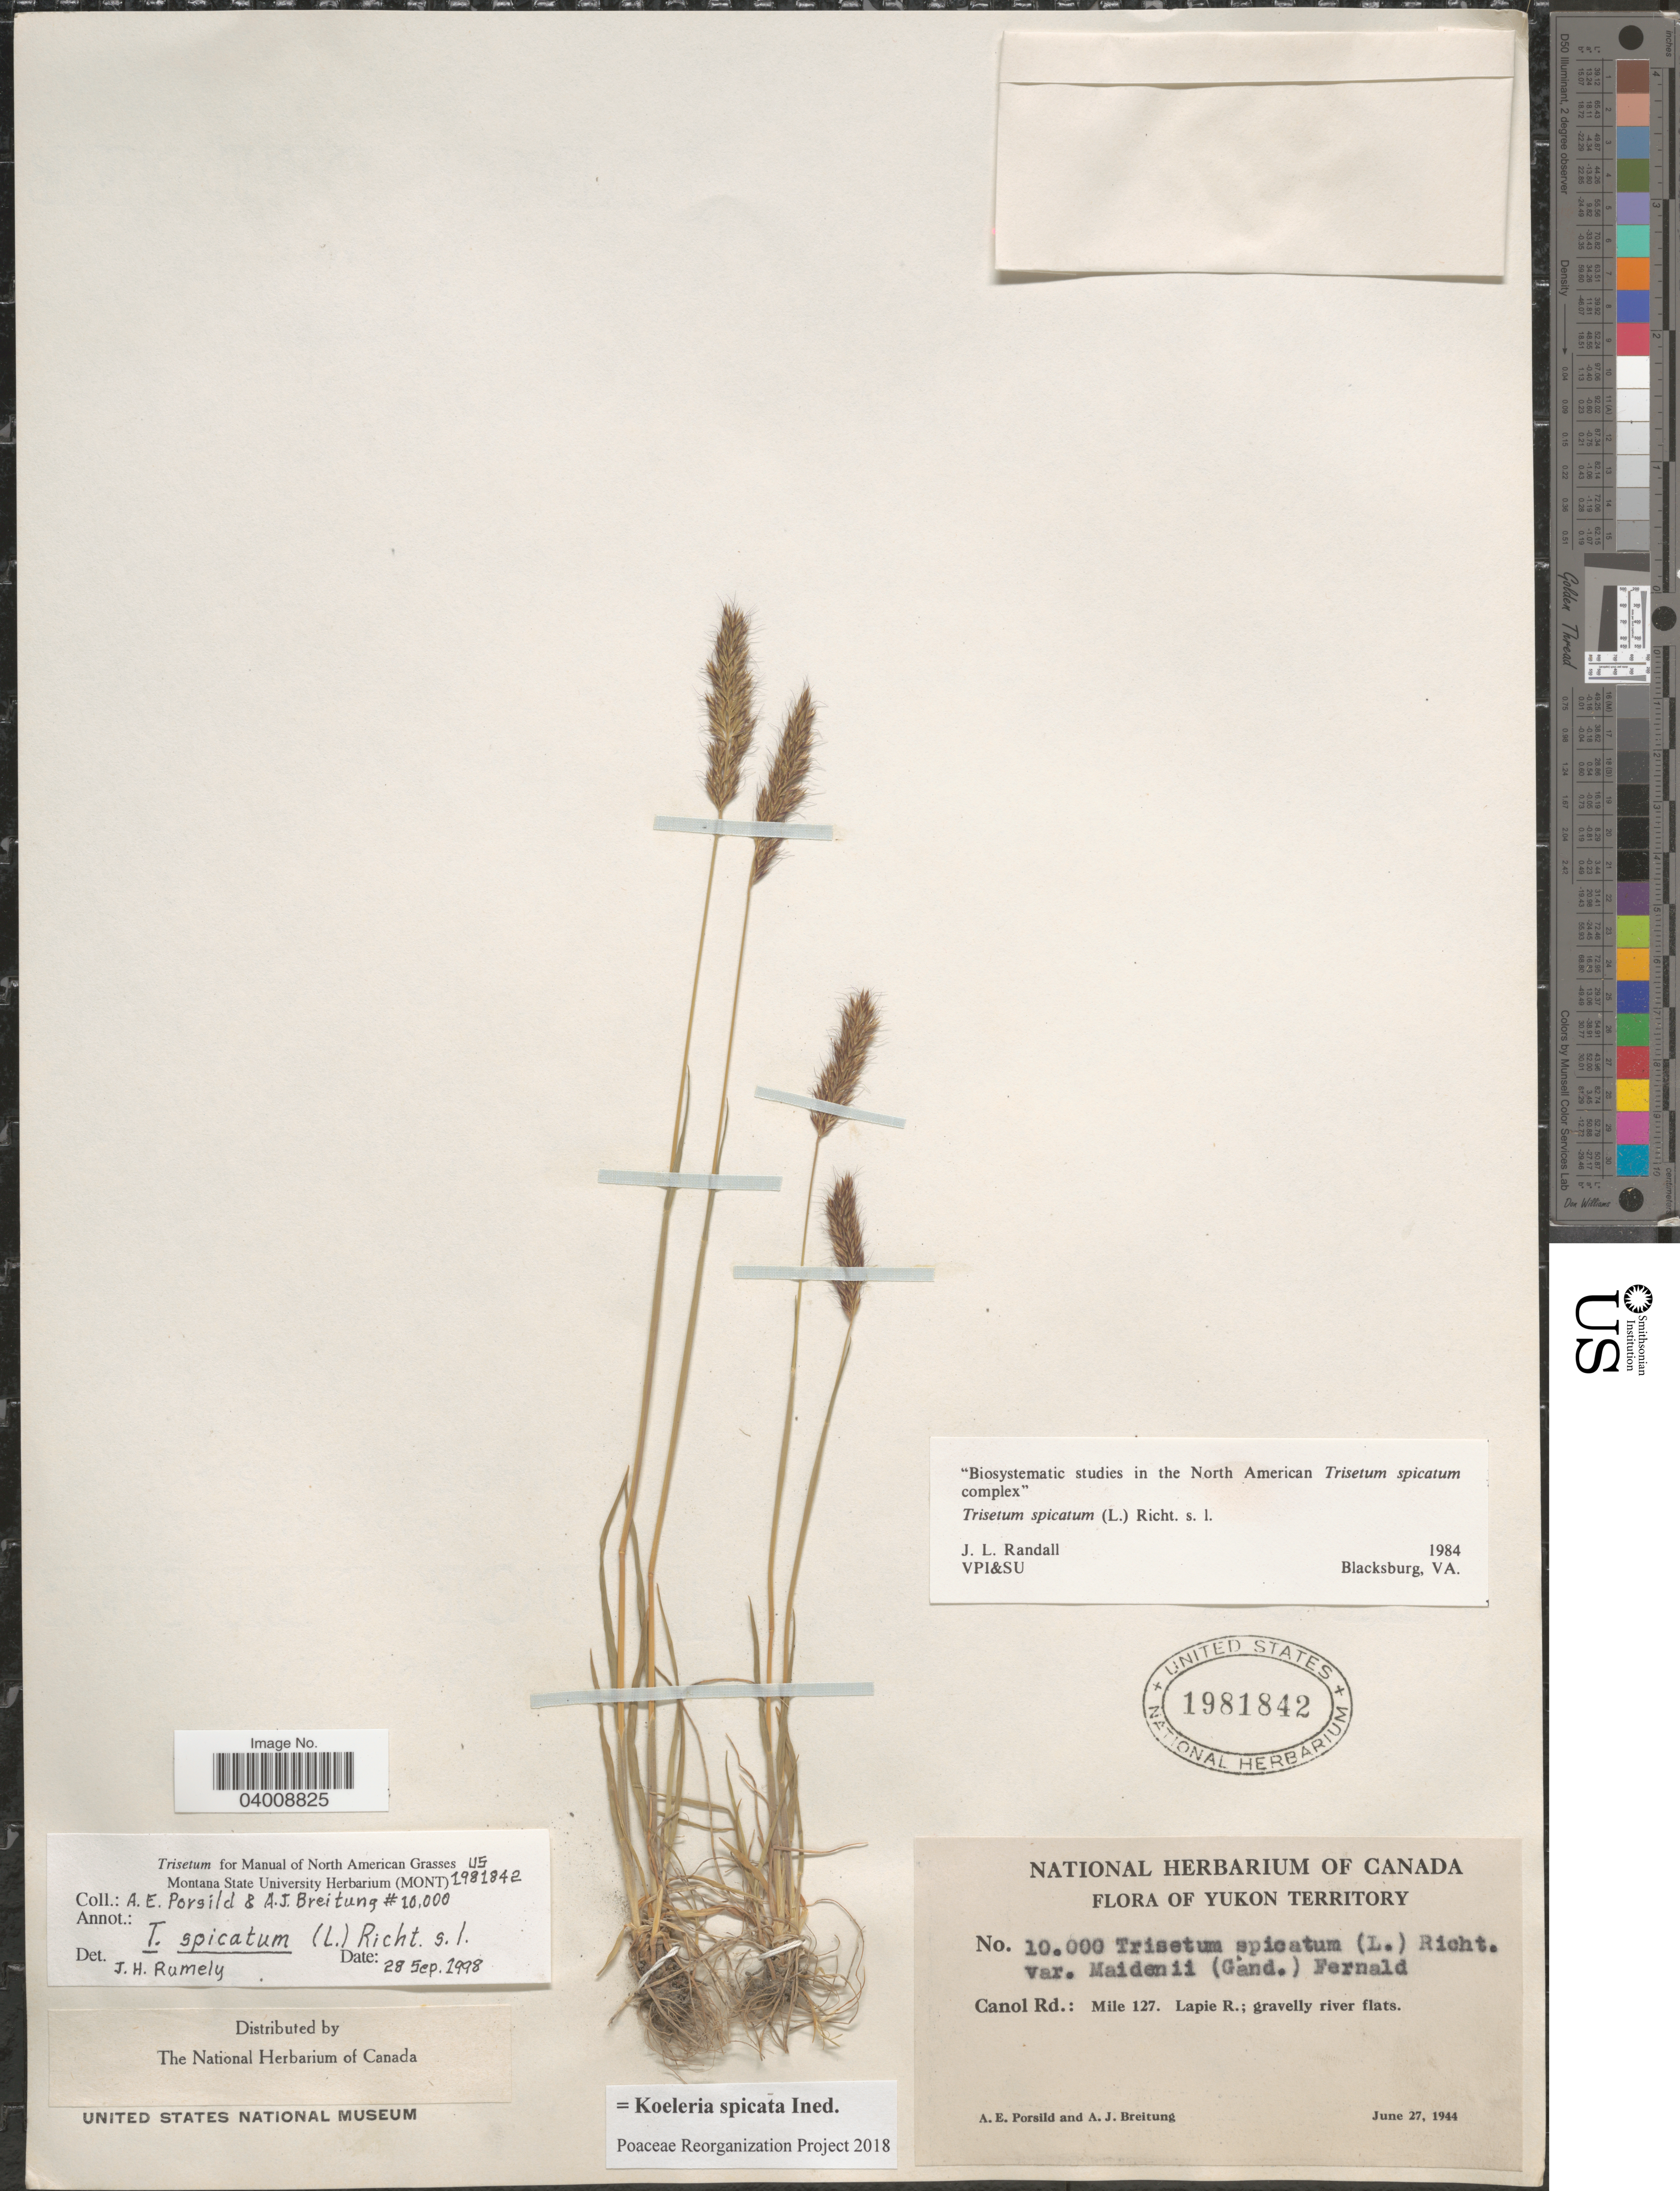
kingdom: Plantae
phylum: Tracheophyta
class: Liliopsida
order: Poales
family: Poaceae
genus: Koeleria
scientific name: Koeleria spicata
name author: (L.) Barberá et al.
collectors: A. E. Porsild & A. Breitung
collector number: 10000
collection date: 1944-06-27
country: Canada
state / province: Yukon Territory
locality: Canol Rd.: Mile 127. Lapie R.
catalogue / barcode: US 1981842